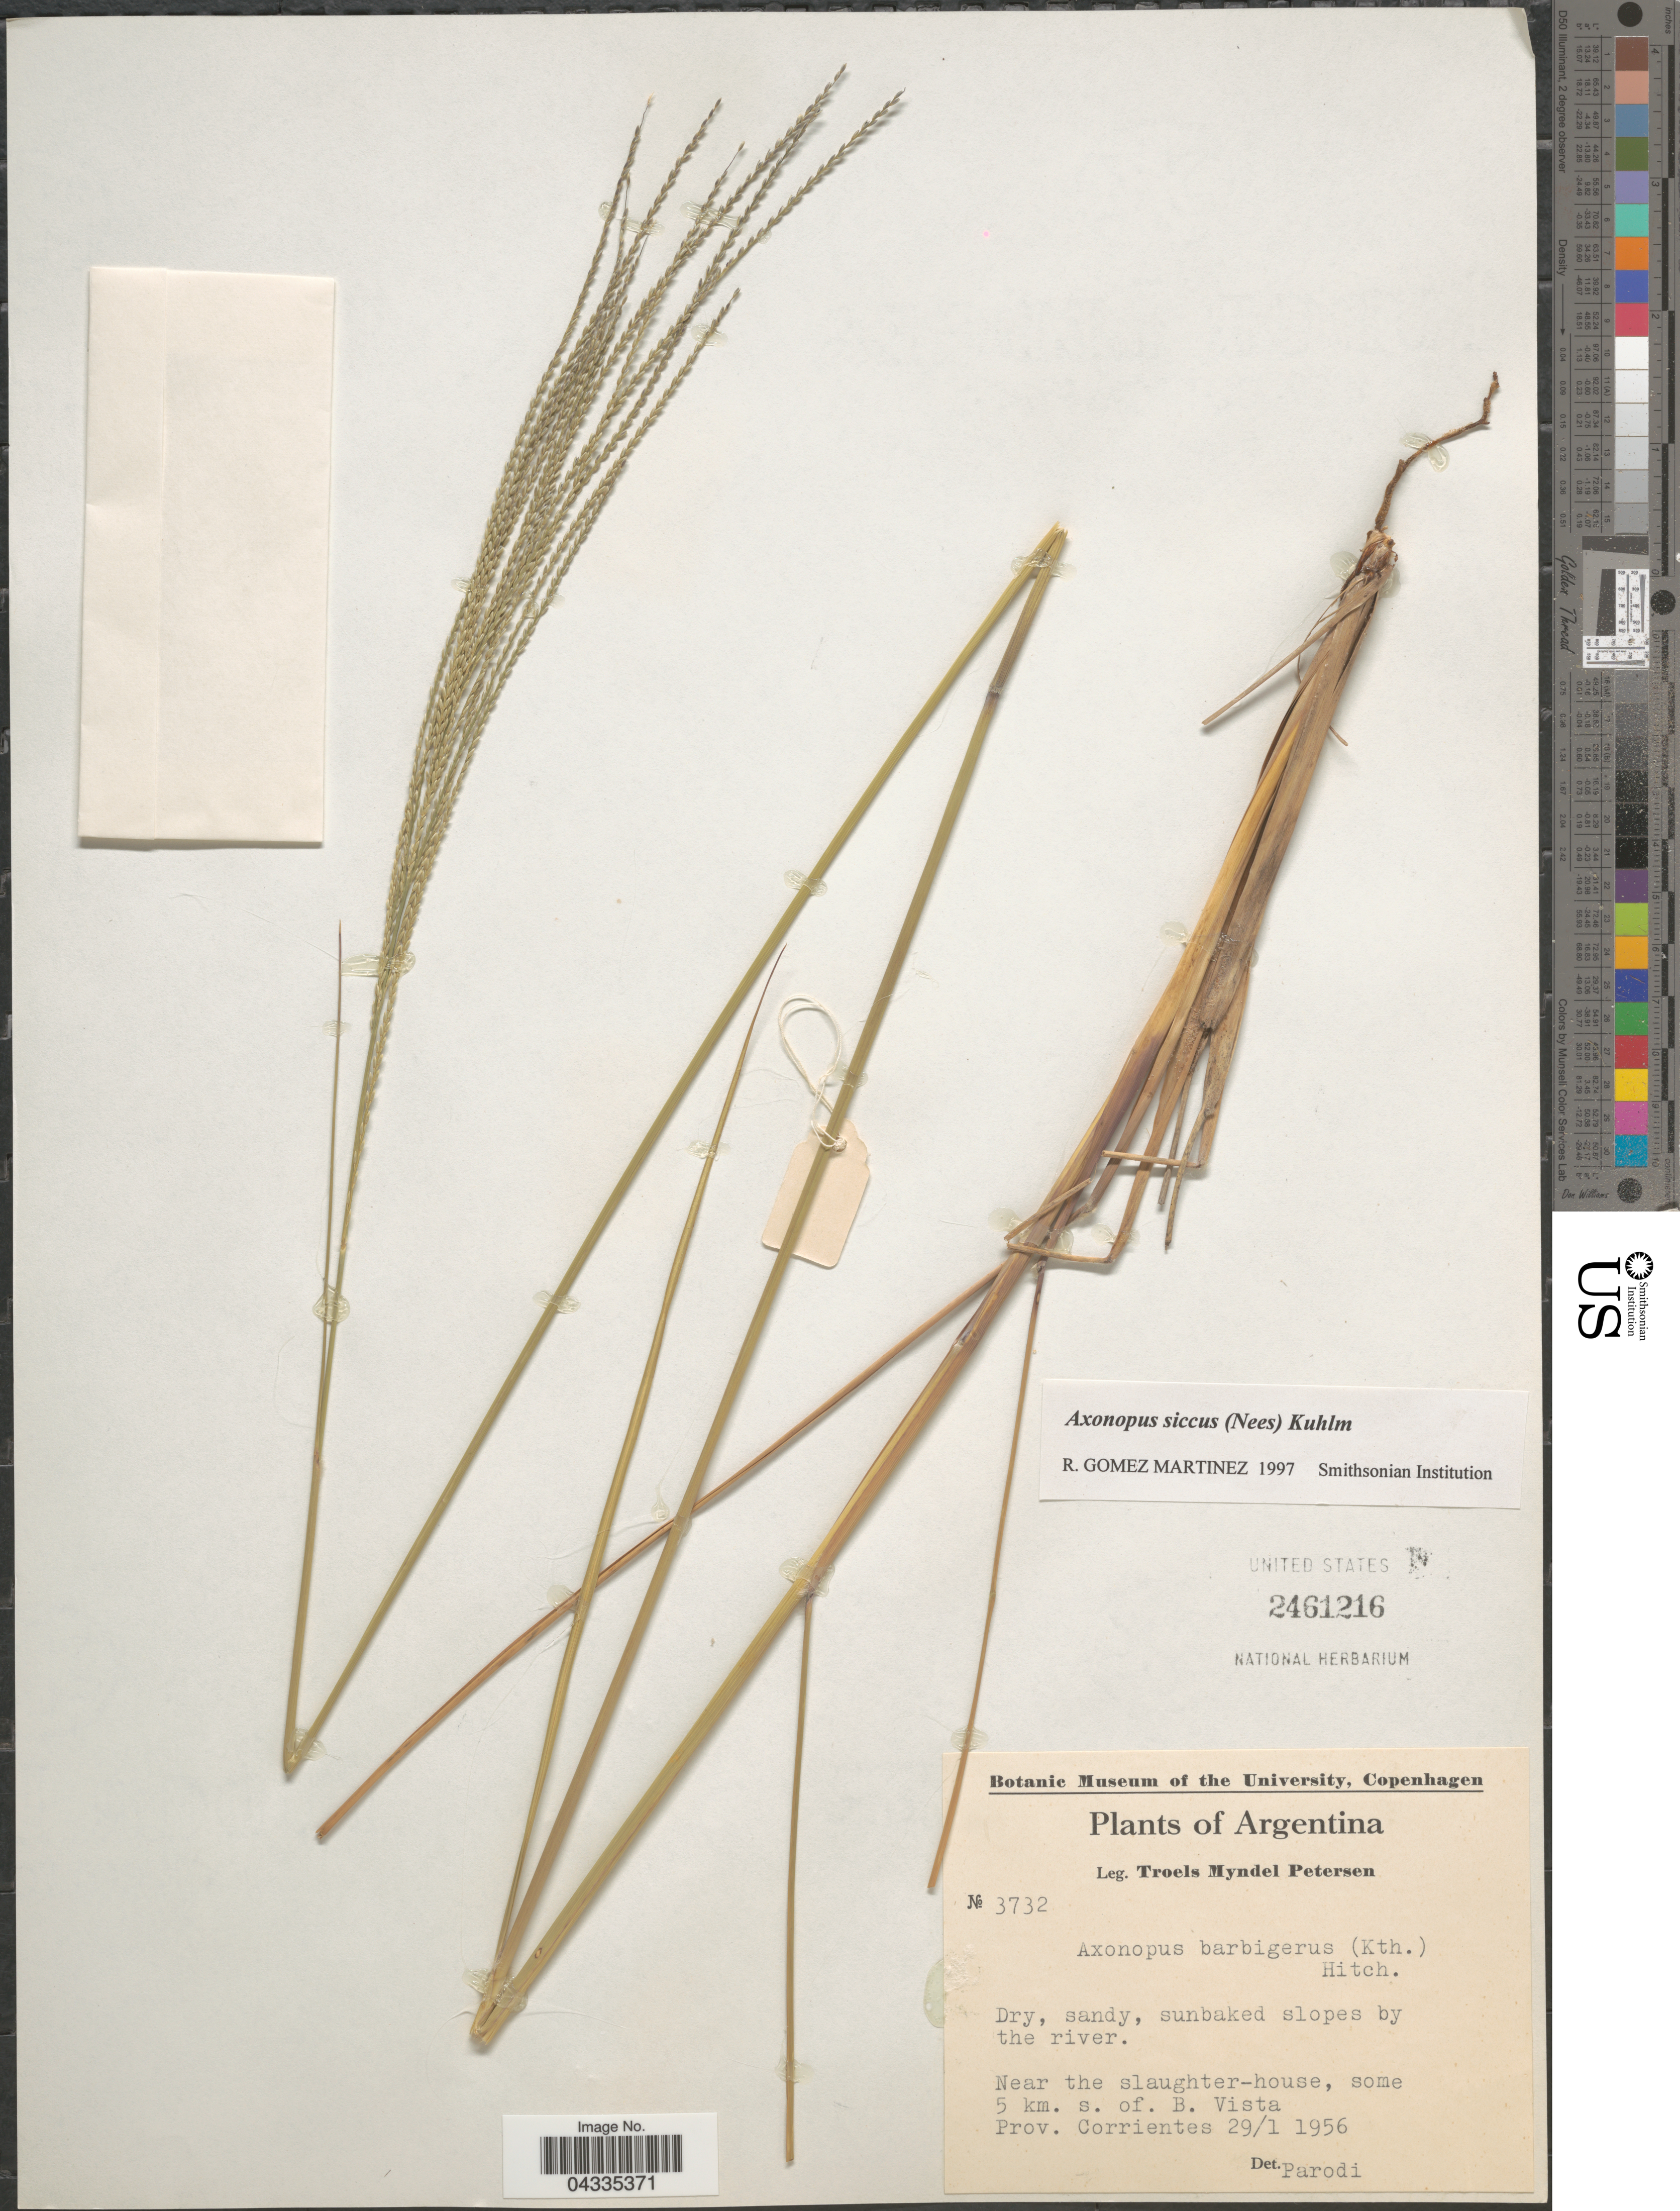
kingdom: Plantae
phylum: Tracheophyta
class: Liliopsida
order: Poales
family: Poaceae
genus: Axonopus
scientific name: Axonopus siccus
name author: (Nees) Kuhlm.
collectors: T. M. Petersen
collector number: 3732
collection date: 1956-01-29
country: Argentina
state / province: Corrientes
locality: Dry, sandy, sunbaked slopes by the river. Near the slaughter-house, some 5 km. s. of. B. Vista.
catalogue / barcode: US 2461216